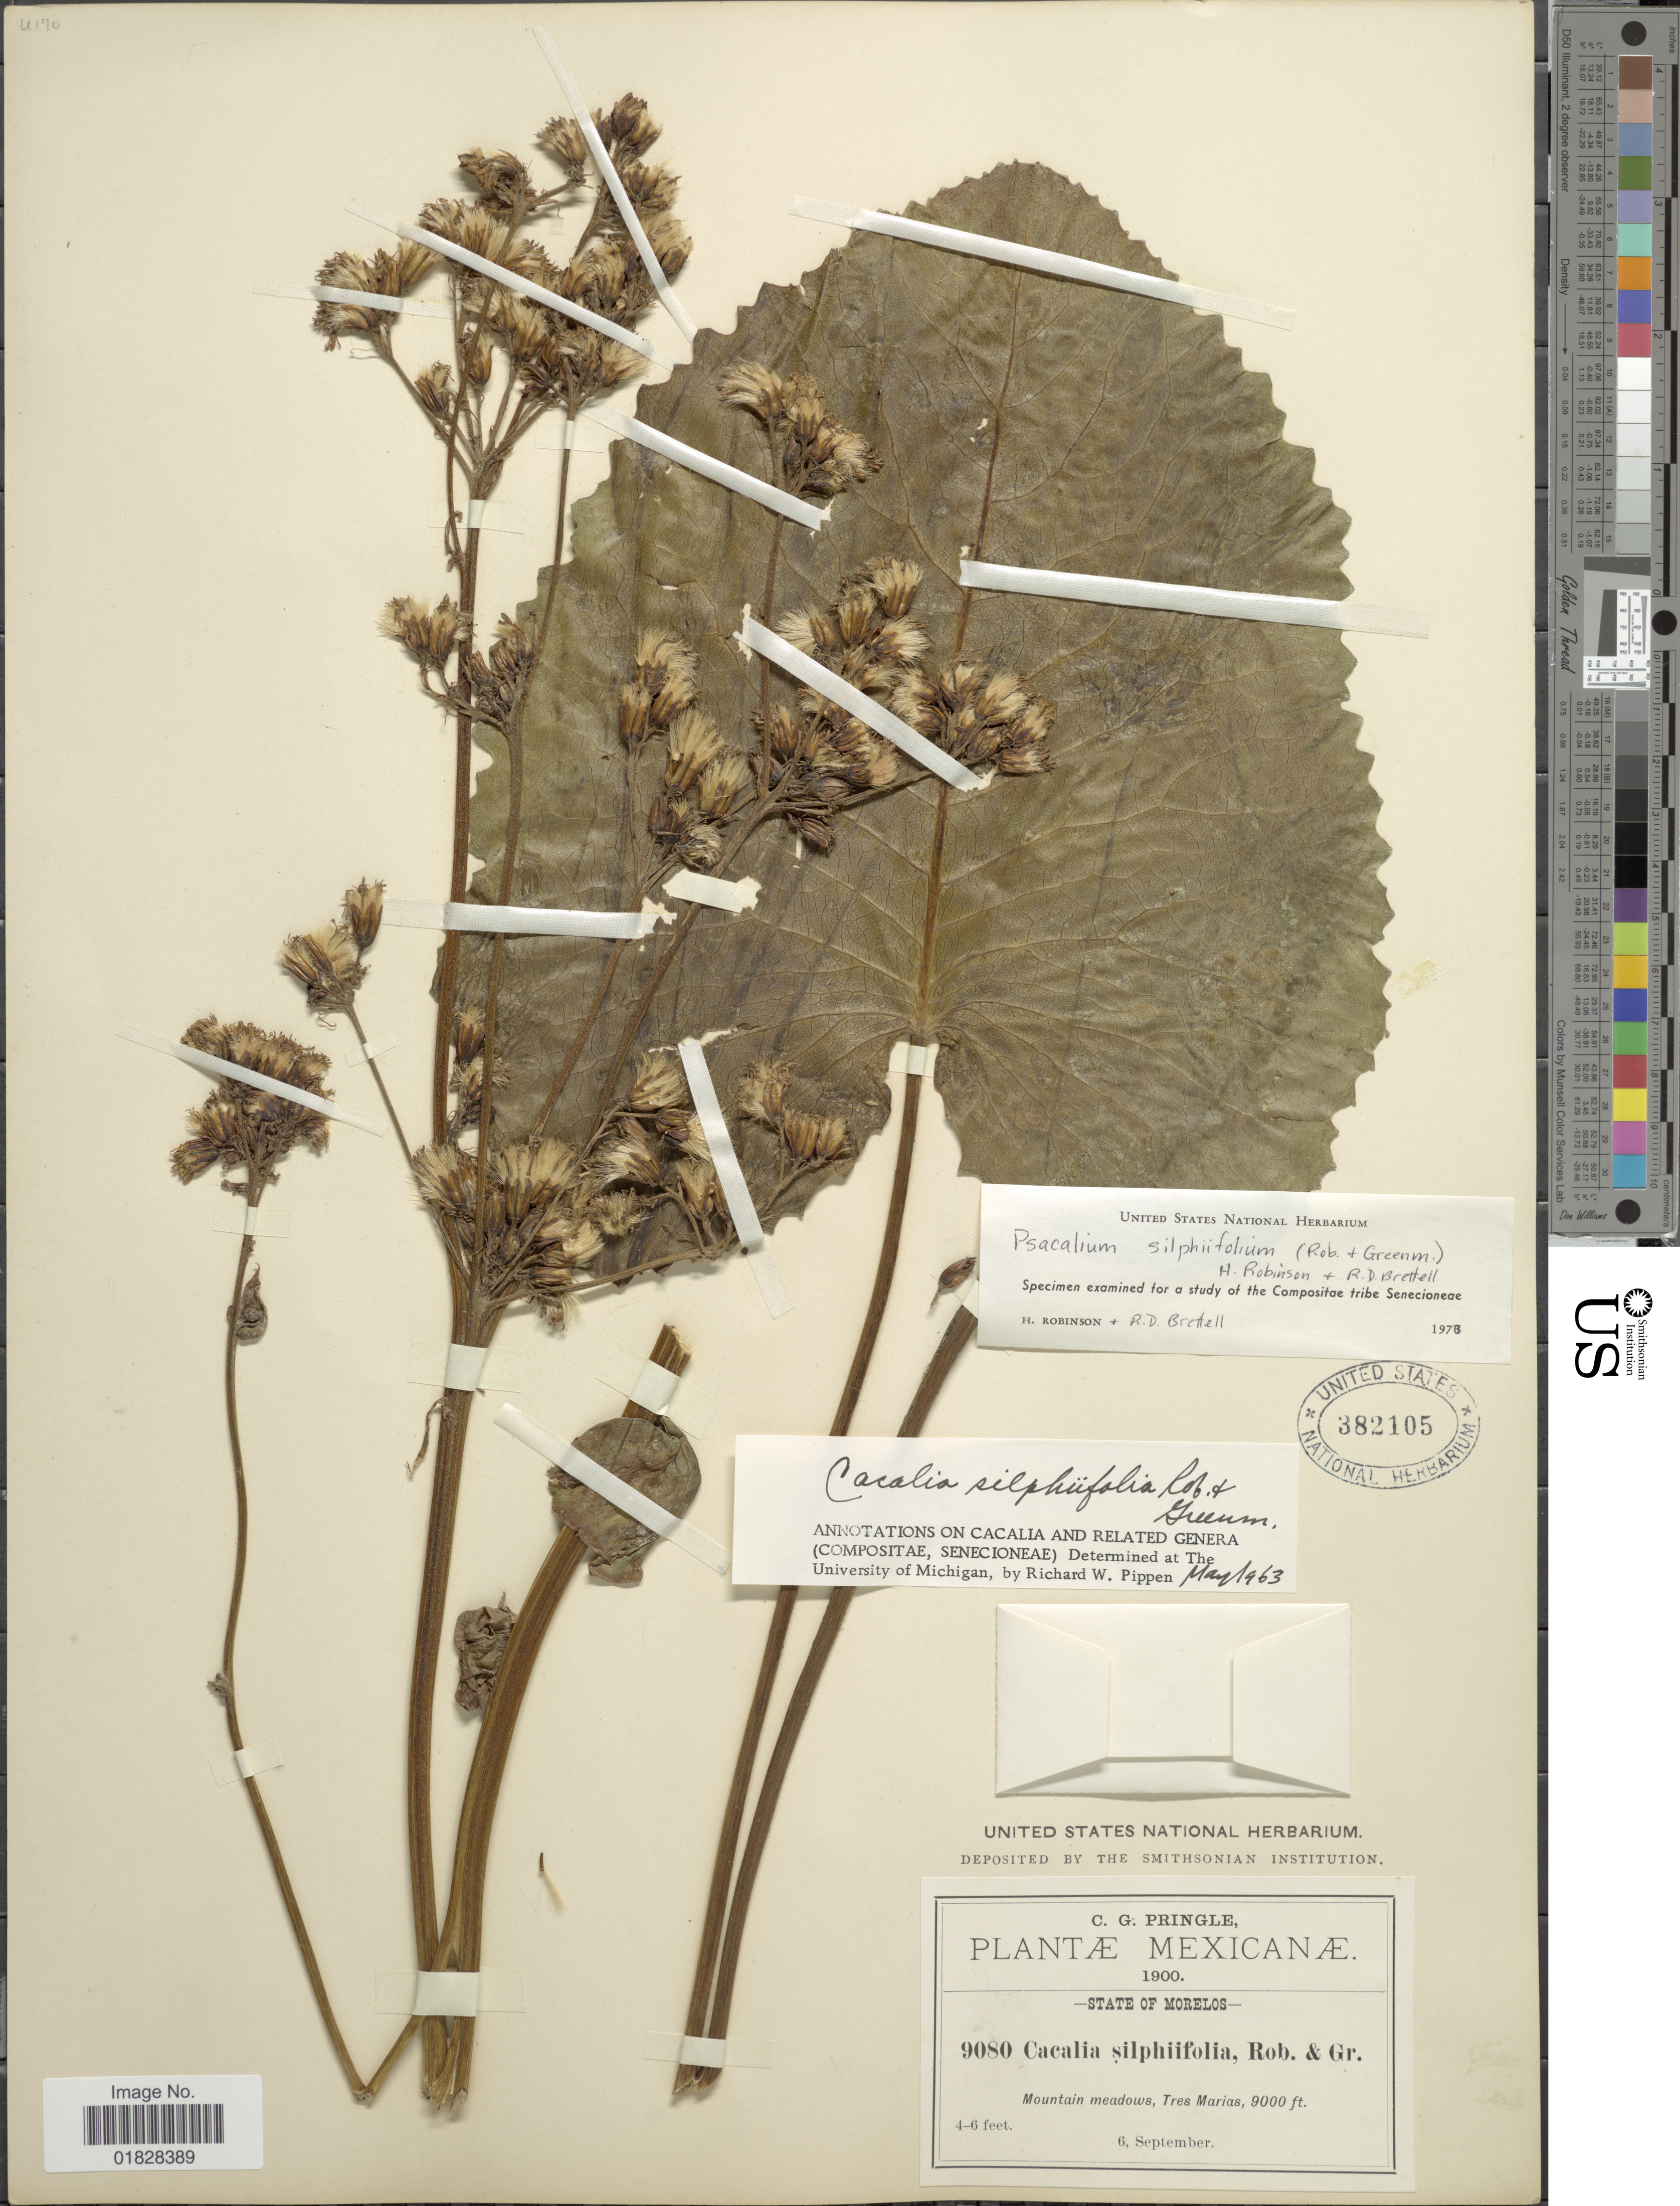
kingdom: Plantae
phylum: Tracheophyta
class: Magnoliopsida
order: Asterales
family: Asteraceae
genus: Psacalium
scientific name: Psacalium silphiifolium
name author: (Rob. & Greenm.) H. Rob. & Brettell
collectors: C. G. Pringle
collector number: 9080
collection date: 1900-09-06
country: Mexico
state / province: Morelos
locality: State of Morelos. Mountain meadows, Tres Marias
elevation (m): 2743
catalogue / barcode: US 382105